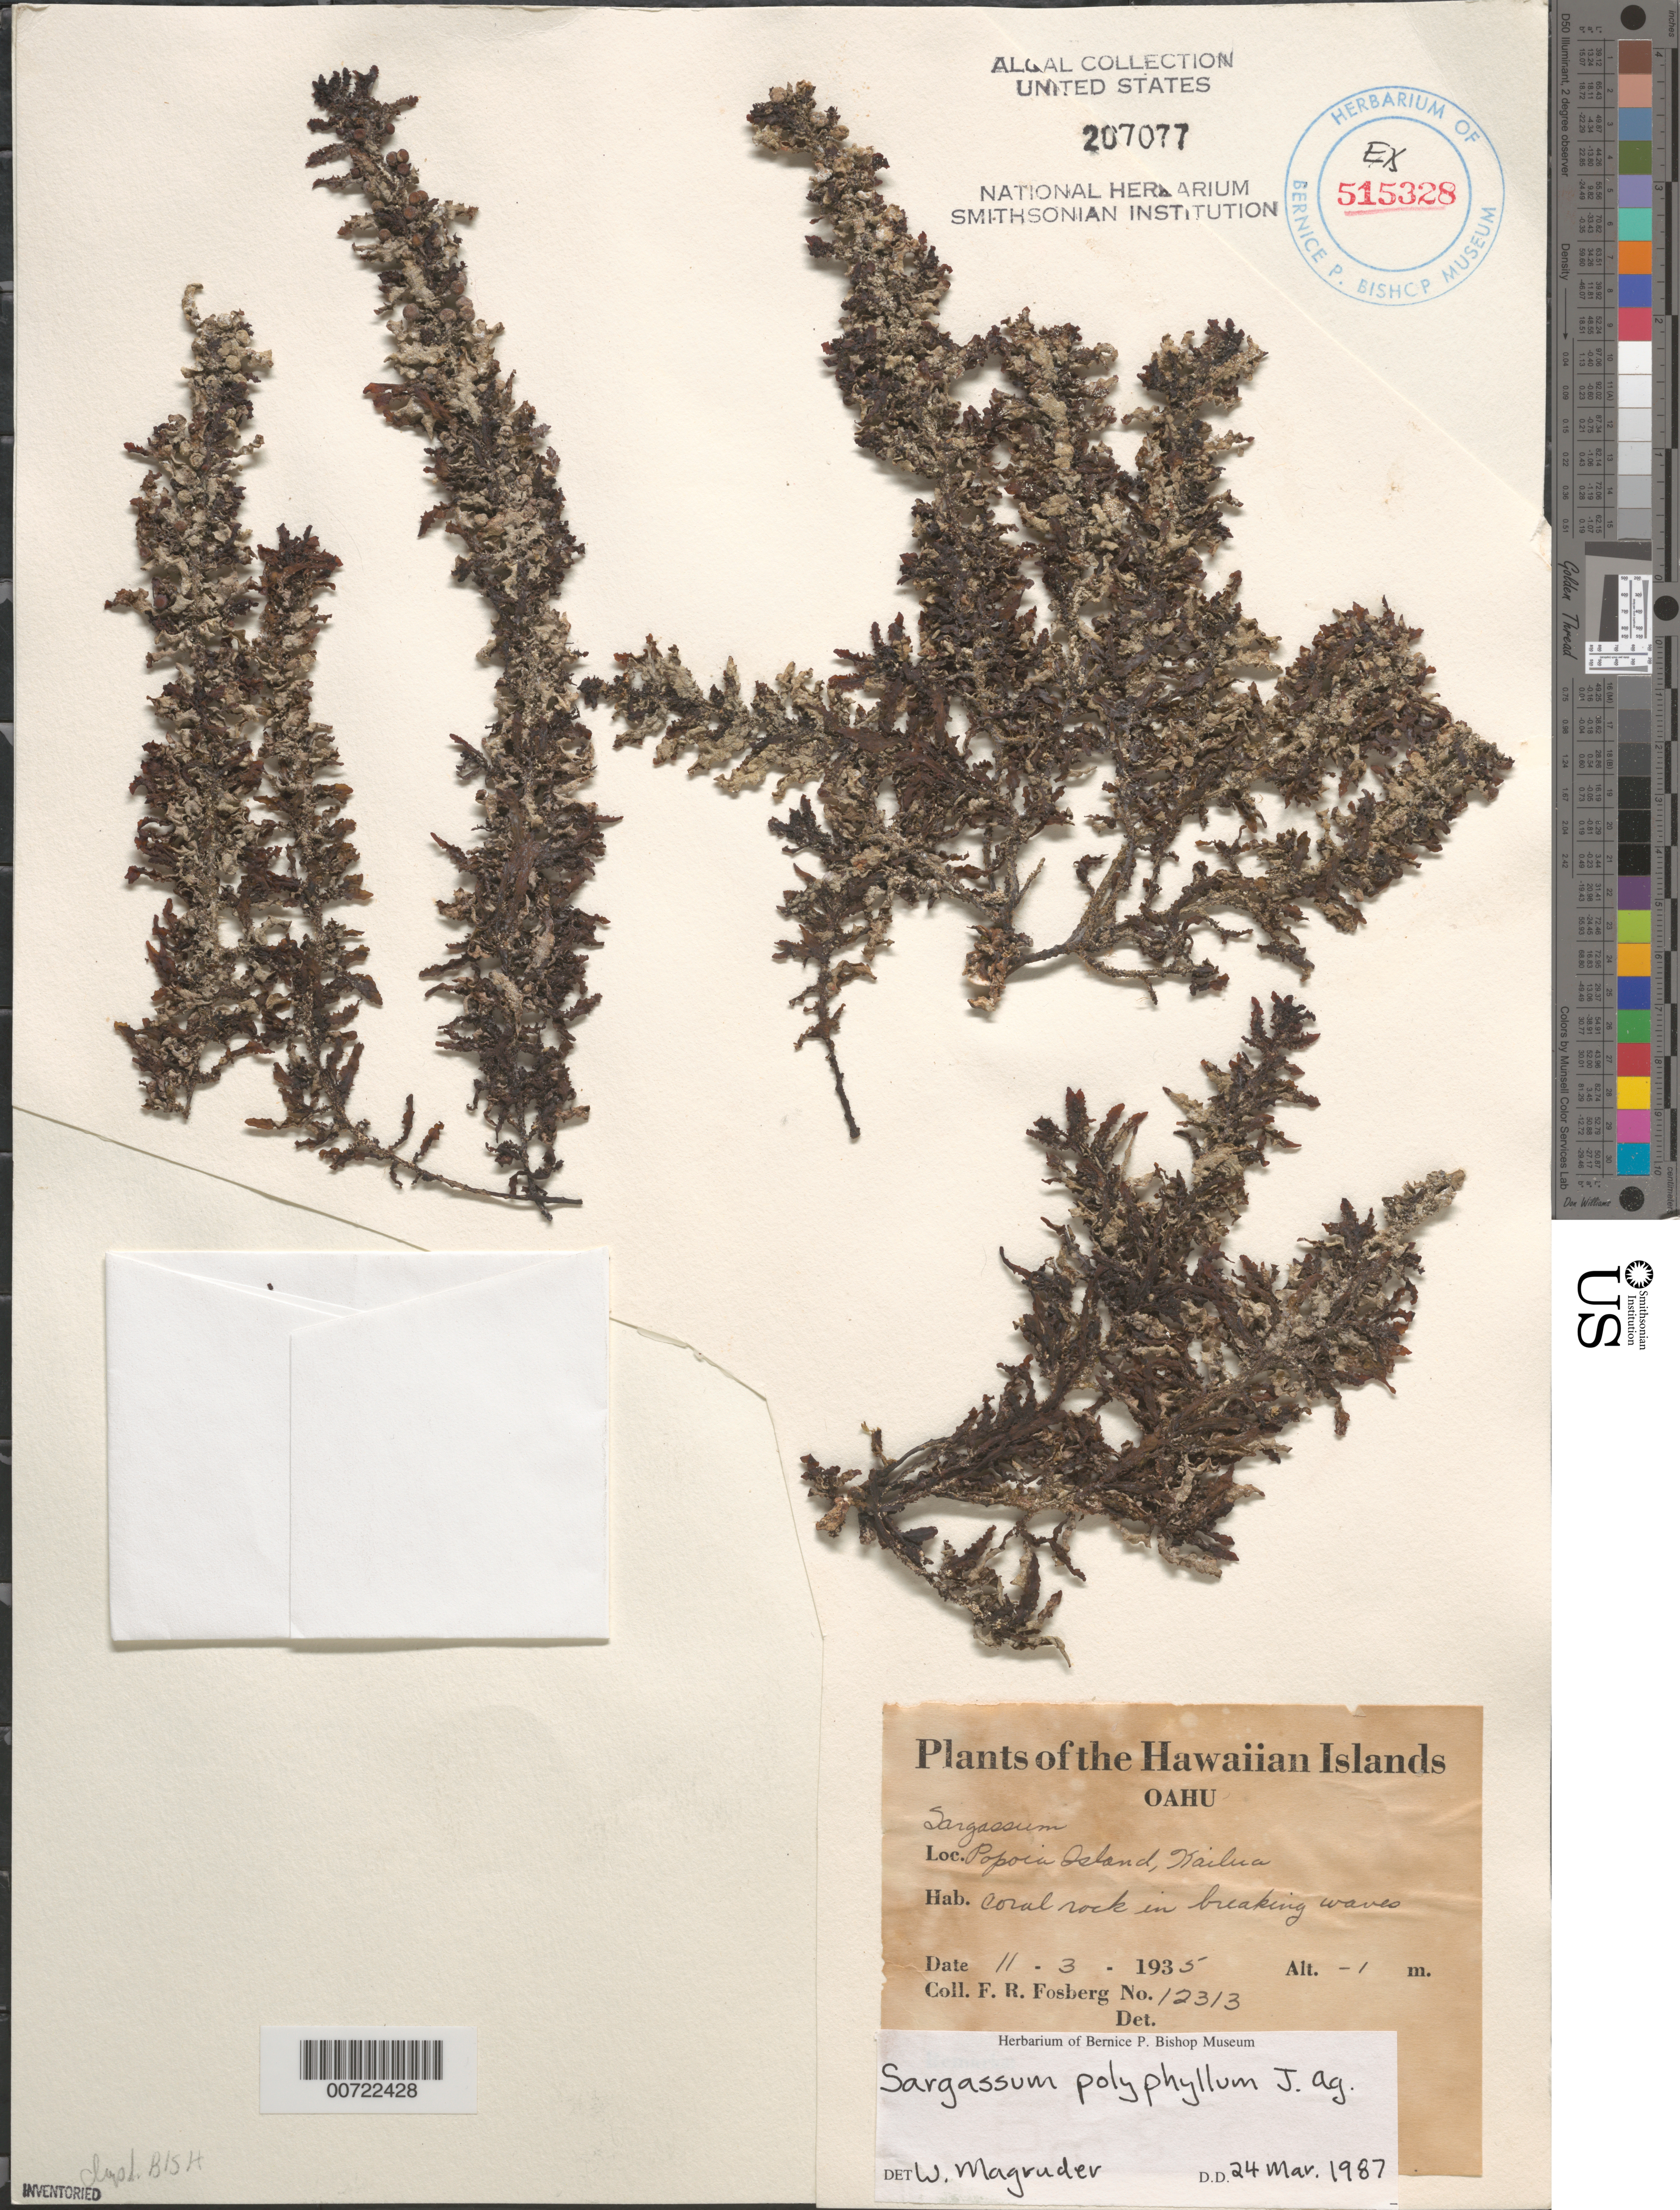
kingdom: Chromista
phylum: Ochrophyta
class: Phaeophyceae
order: Fucales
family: Sargassaceae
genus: Sargassum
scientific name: Sargassum polyphyllum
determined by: Magruder, W. H.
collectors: F. R. Fosberg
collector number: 12313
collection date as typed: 03 Nov 1935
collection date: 1935-11-03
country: United States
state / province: Hawaii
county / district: Honolulu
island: Oahu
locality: Kailua, Popoia Island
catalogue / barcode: US 207077